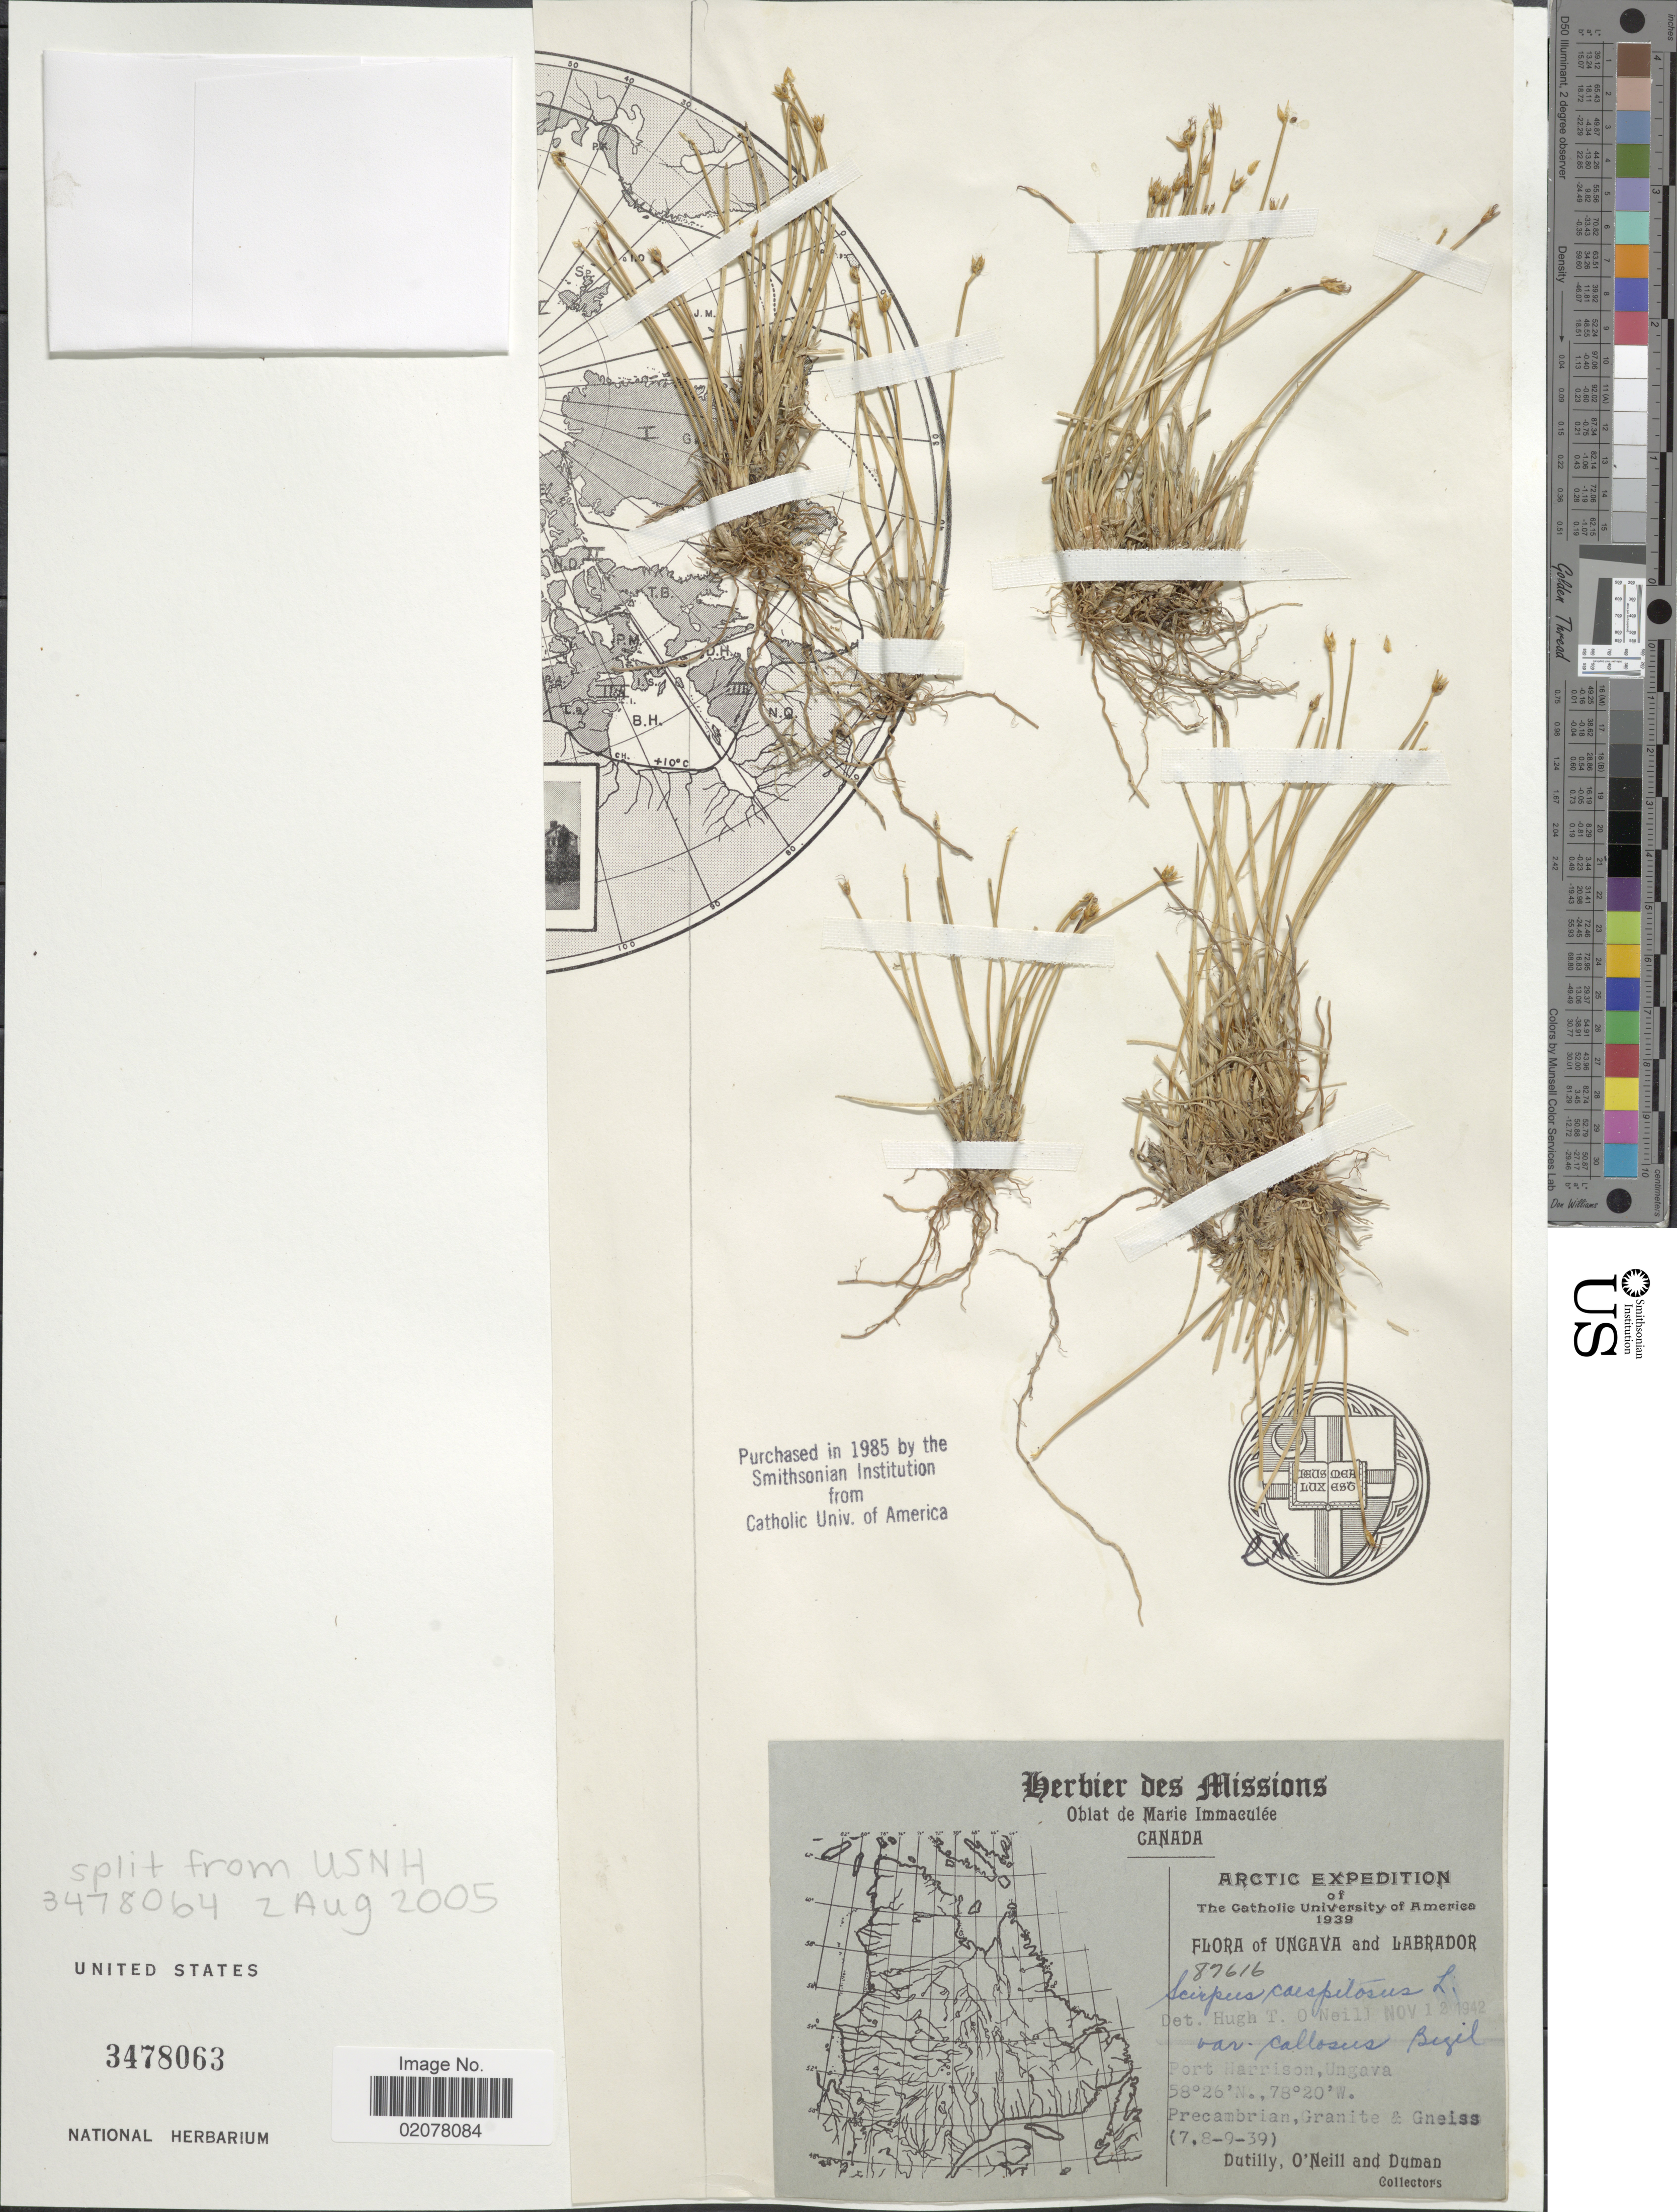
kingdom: Plantae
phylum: Tracheophyta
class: Liliopsida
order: Poales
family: Cyperaceae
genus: Trichophorum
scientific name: Trichophorum cespitosum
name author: (L.) Hartm.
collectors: -. Dutilly, O' Neill & -. Duman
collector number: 87616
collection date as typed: Transcribed d/m/y: 7/9/39 to 8/9/39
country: Canada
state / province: Nunavut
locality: Port Harrison, Ungava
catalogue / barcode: US 3478063